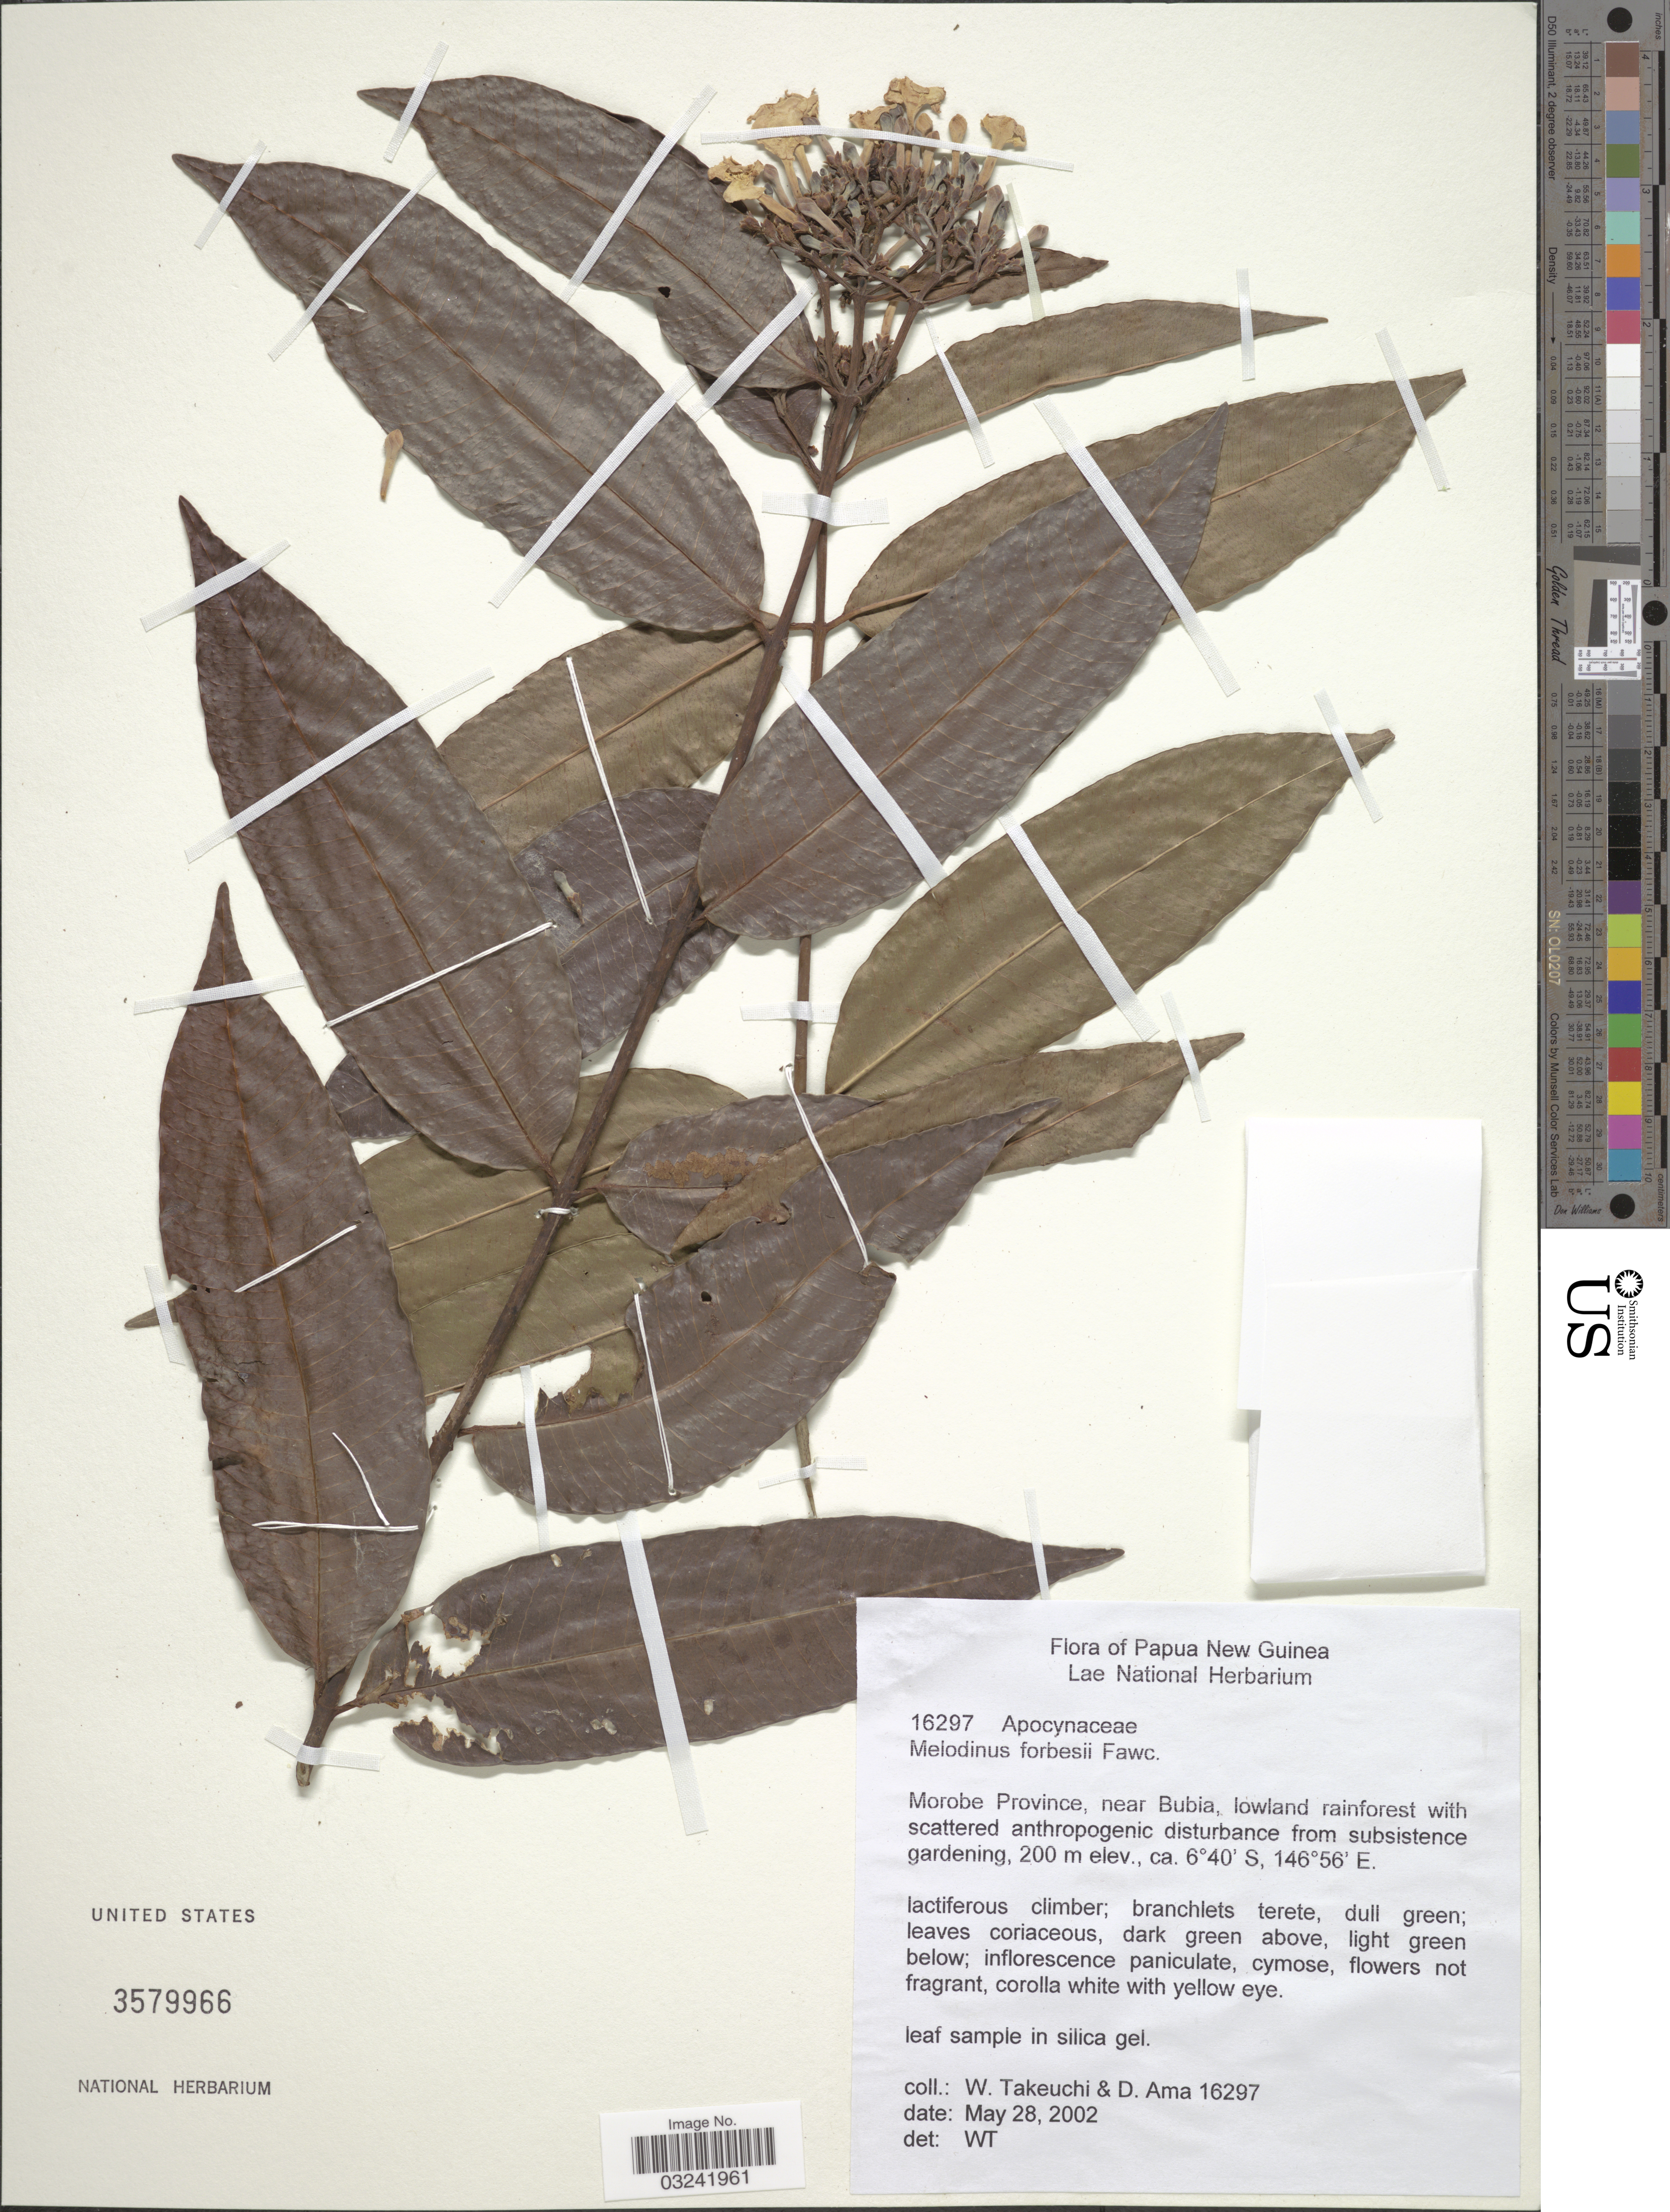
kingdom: Plantae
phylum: Tracheophyta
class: Magnoliopsida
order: Gentianales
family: Apocynaceae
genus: Melodinus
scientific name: Melodinus forbesii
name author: Fawc.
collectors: W. Takeuchi & D. Ama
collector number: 16297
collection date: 2002-05-28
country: Papua New Guinea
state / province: Morobe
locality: Morobe Province, near Bubia, lowland rainforest.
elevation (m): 200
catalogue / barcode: US 3579966